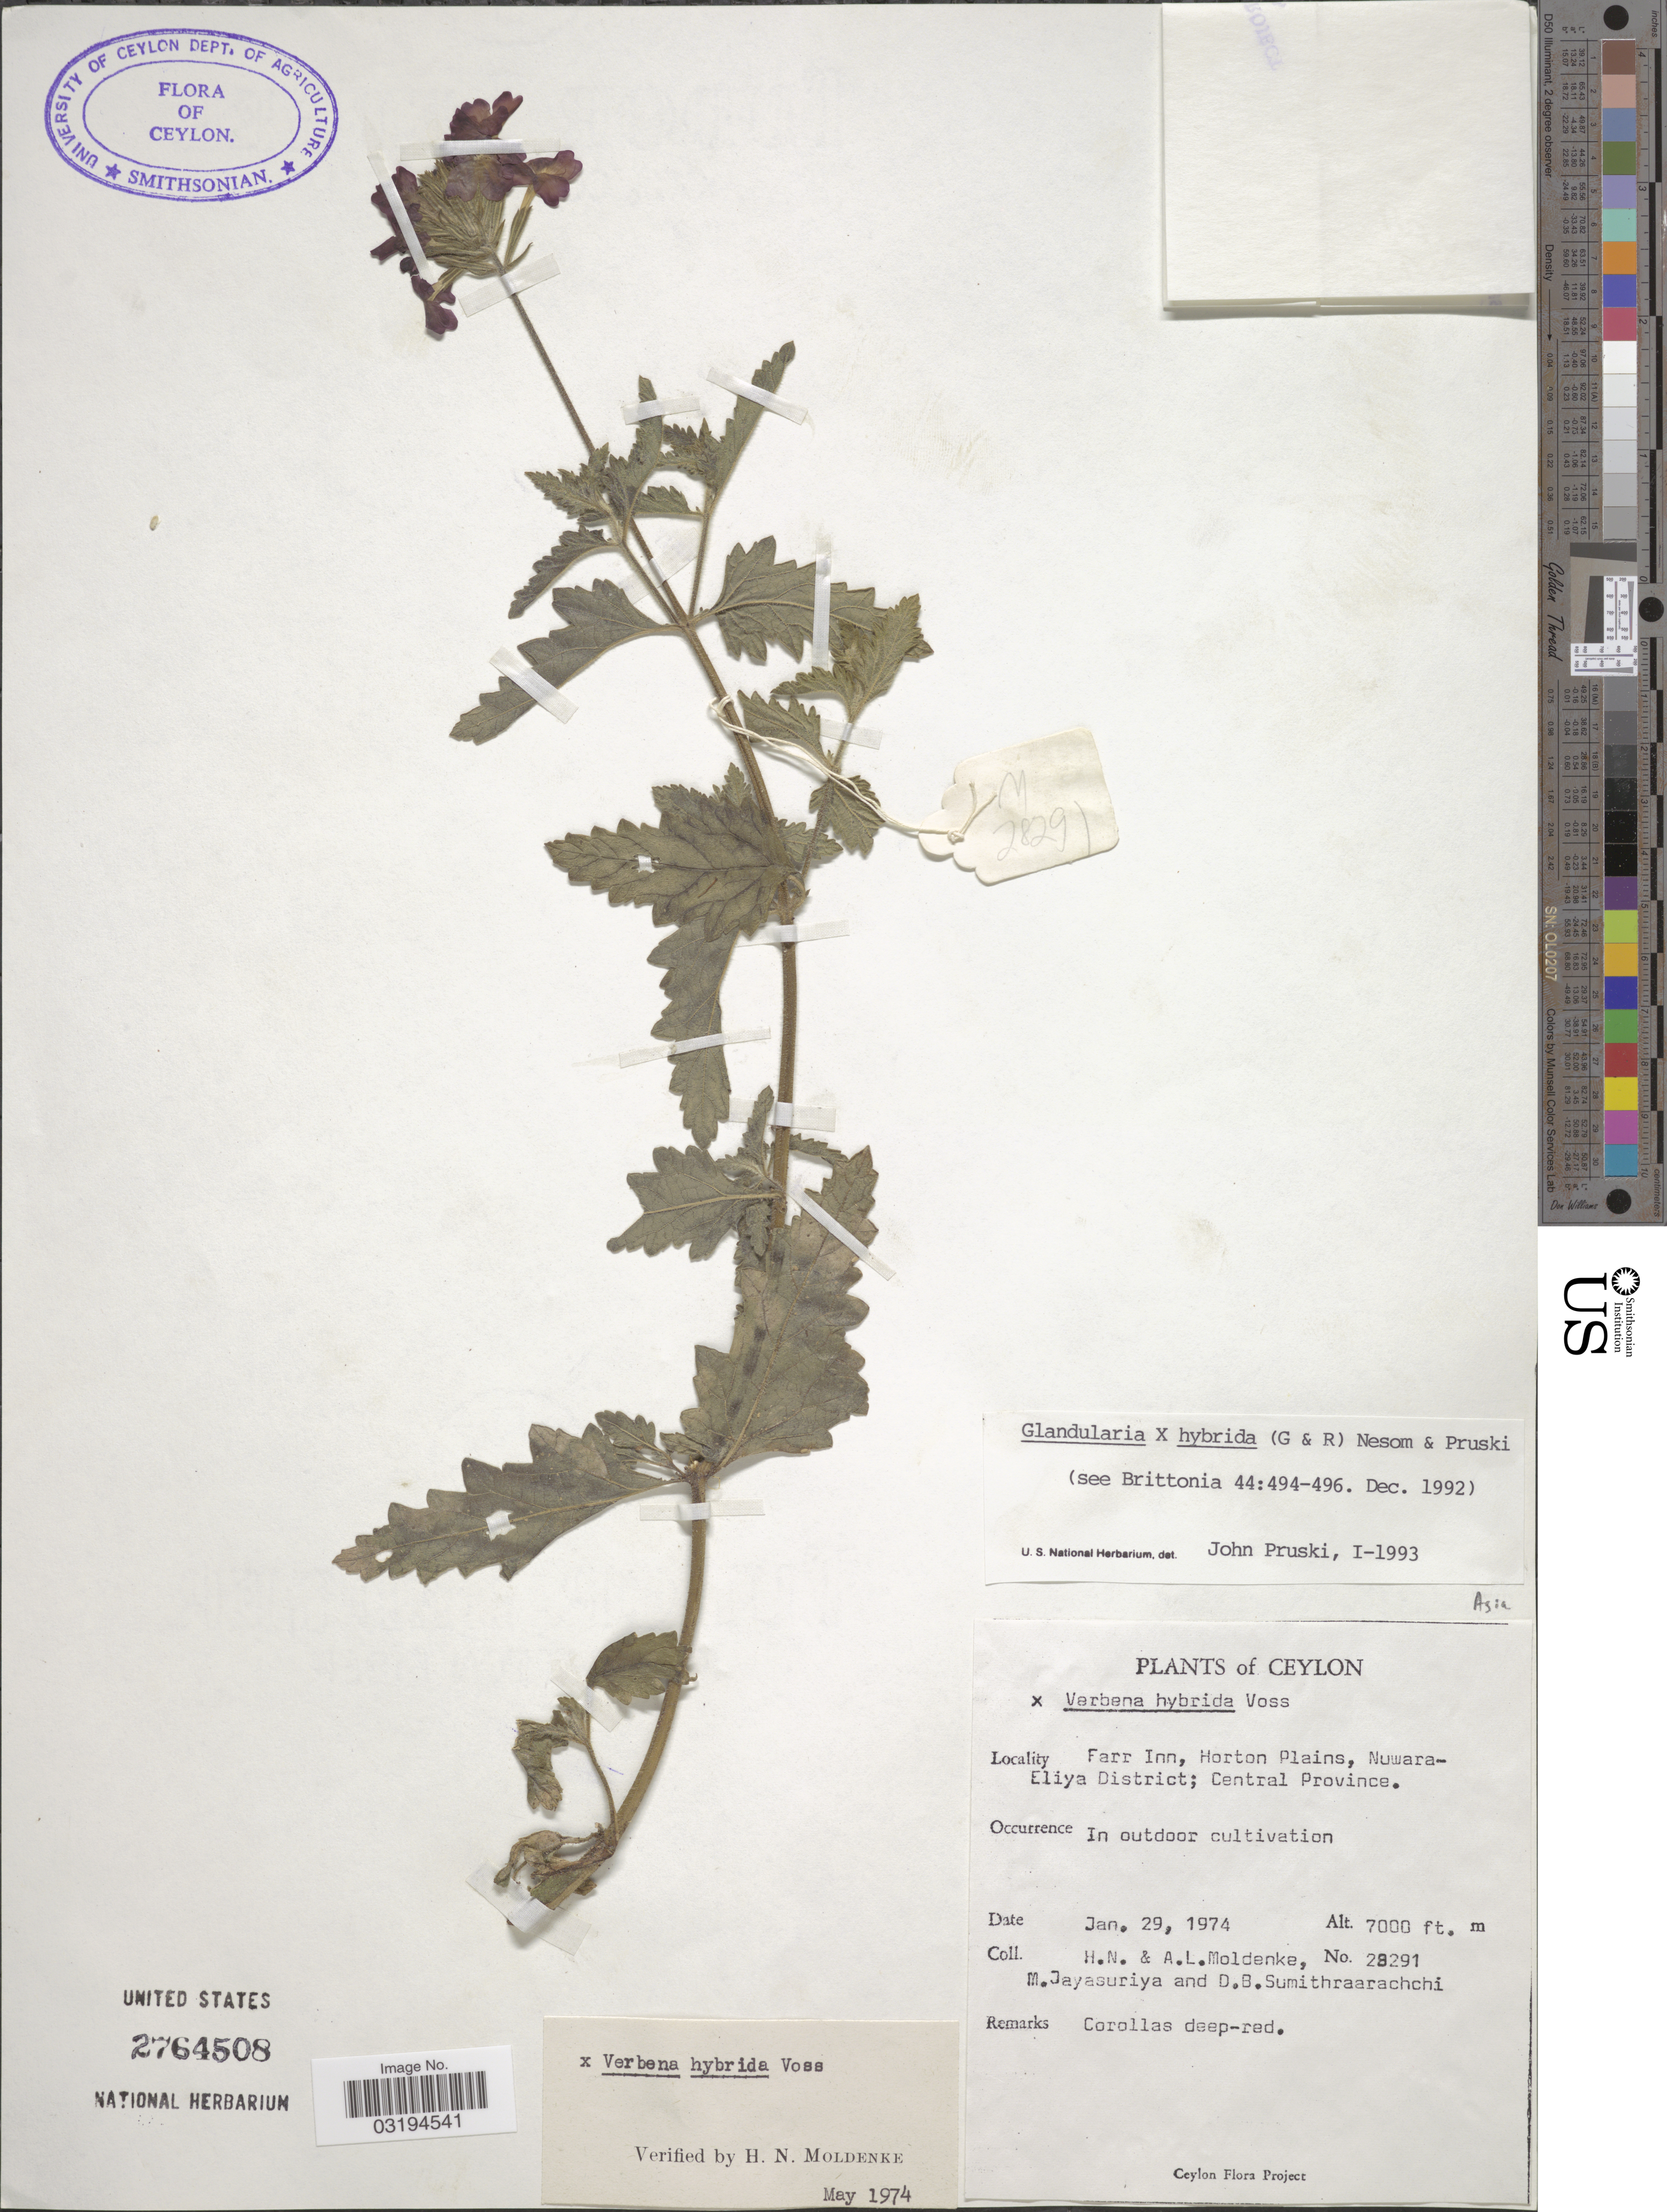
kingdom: Plantae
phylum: Tracheophyta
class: Magnoliopsida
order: Lamiales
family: Verbenaceae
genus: Verbena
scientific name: Verbena hybrida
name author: Groenland & Rümpler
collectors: H. N. Moldenke, A. L. Moldenke, M. Jayasuriya & D. B. Sumithraarachchi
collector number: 28291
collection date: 1974-01-29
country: Sri Lanka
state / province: Central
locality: Ceylon. Farr Inn, Horton Plains, Nuwara-Eliya District; Central Province.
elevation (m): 2134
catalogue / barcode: US 2764508